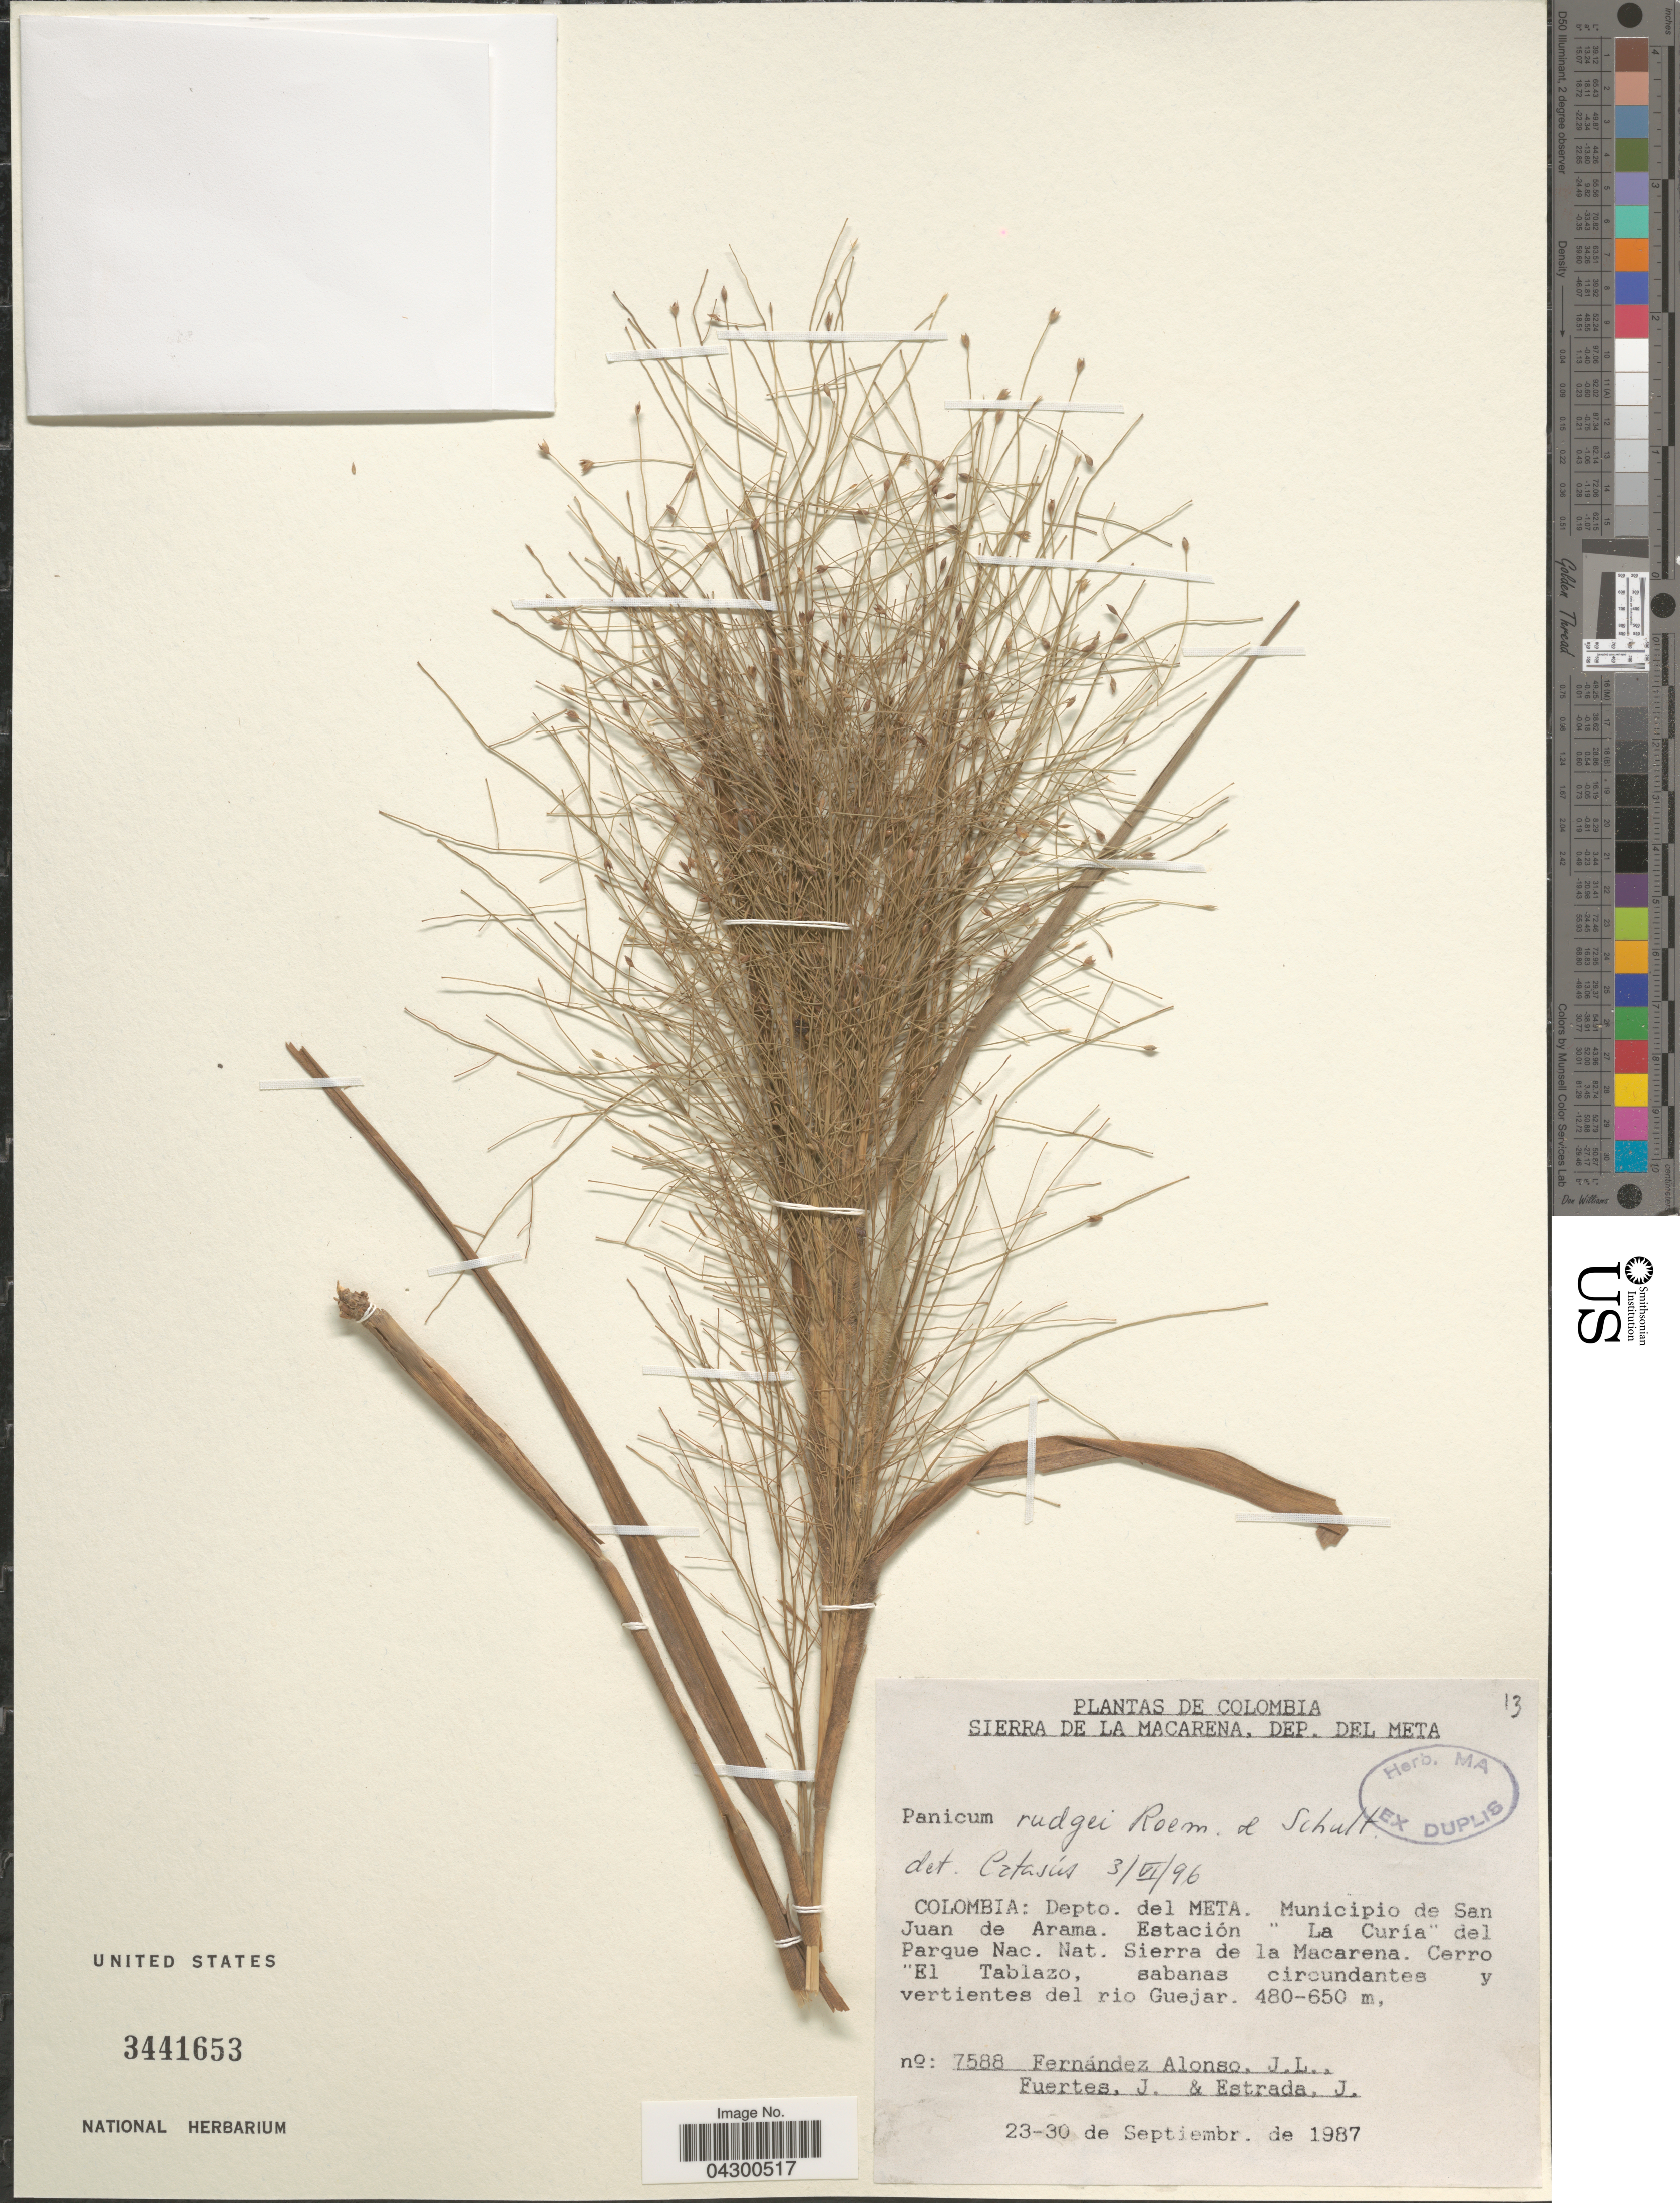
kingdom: Plantae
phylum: Tracheophyta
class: Liliopsida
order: Poales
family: Poaceae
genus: Panicum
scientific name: Panicum rudgei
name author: Roem. & Schult.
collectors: J. Fernandez-Alonso, J. Fuertes & J. Estrada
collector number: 7588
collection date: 1987-09-23/1987-09-30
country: Colombia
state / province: Meta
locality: Sierra de La Macarena, Dep. del Meta. Depto. del Meta. Municipio de San Juan de Arama. Estacion "La Curía" del Parque Nac. Nat. Sierra de la Macarena. Cerro El Tablazo, sabanas circundantes y vertientes del rio Guejar.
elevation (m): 480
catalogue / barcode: US 3441653